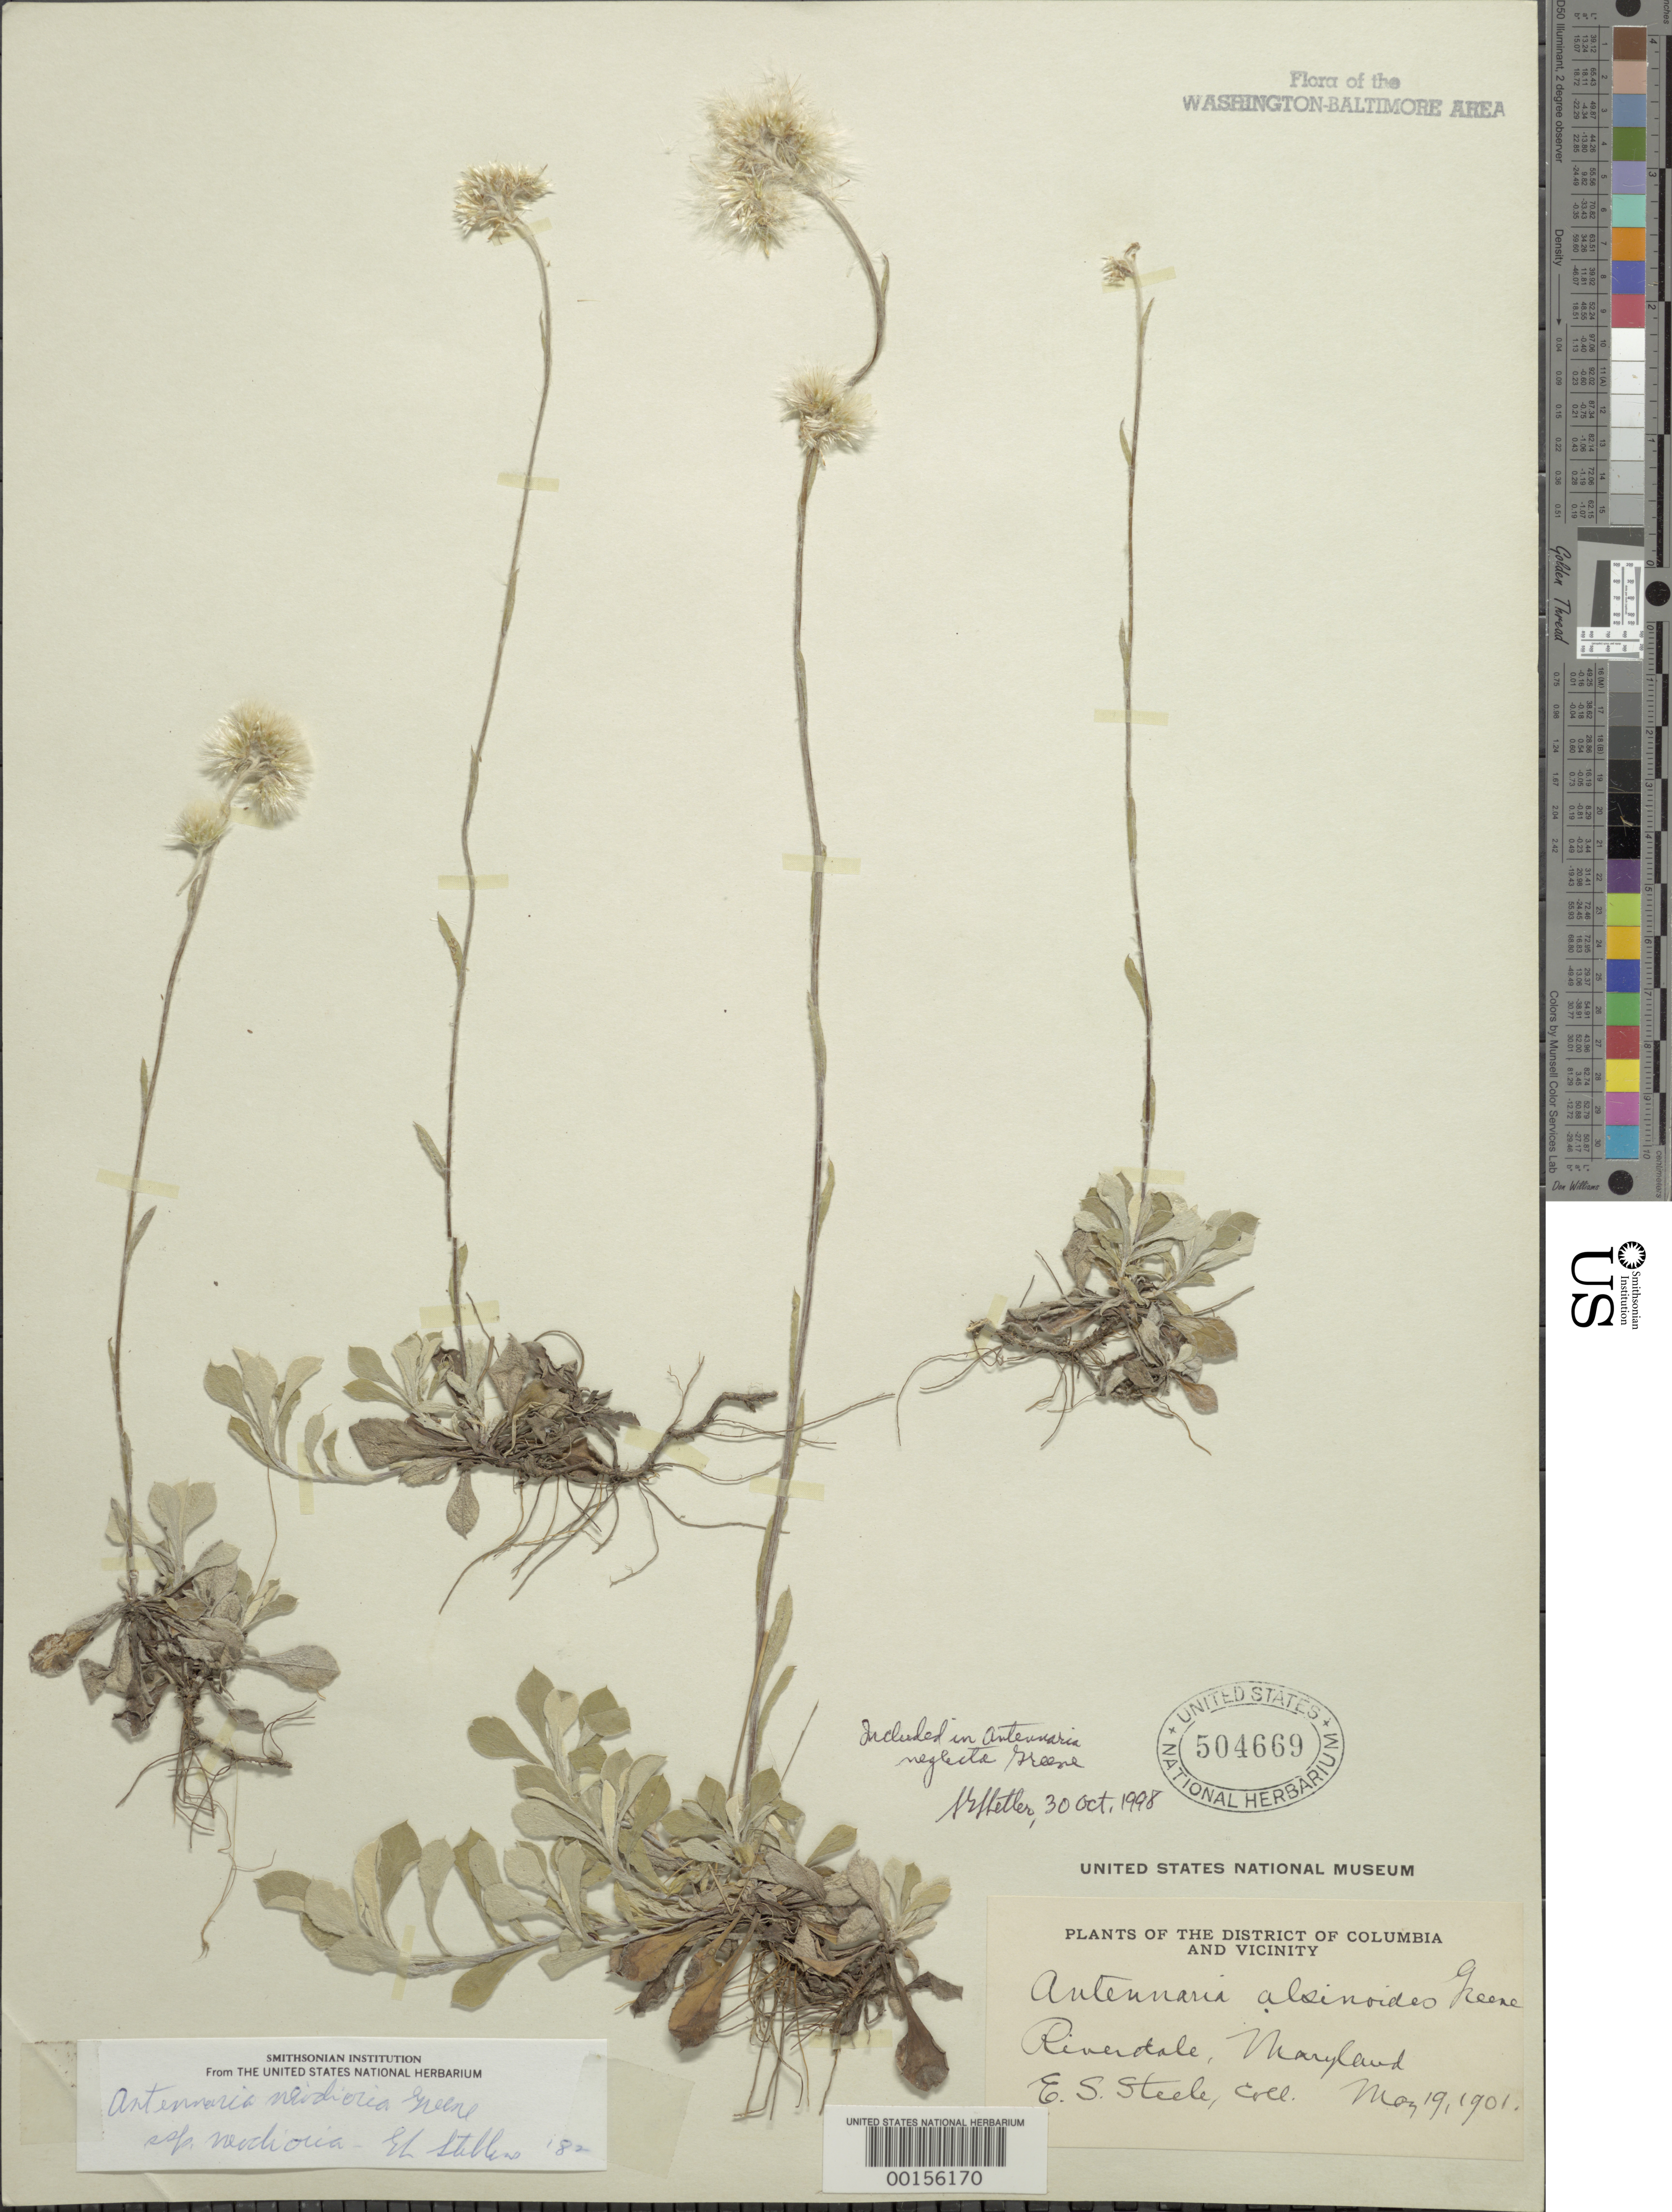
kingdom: Plantae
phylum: Tracheophyta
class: Magnoliopsida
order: Asterales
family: Asteraceae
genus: Antennaria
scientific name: Antennaria neglecta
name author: Greene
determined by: Shetler, Stanwyn G., (US), NMNH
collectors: E. Steele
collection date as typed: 19 May 1901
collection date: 1901-05-19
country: United States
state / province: Maryland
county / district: Prince George's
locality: Riverdale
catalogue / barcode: US 504669